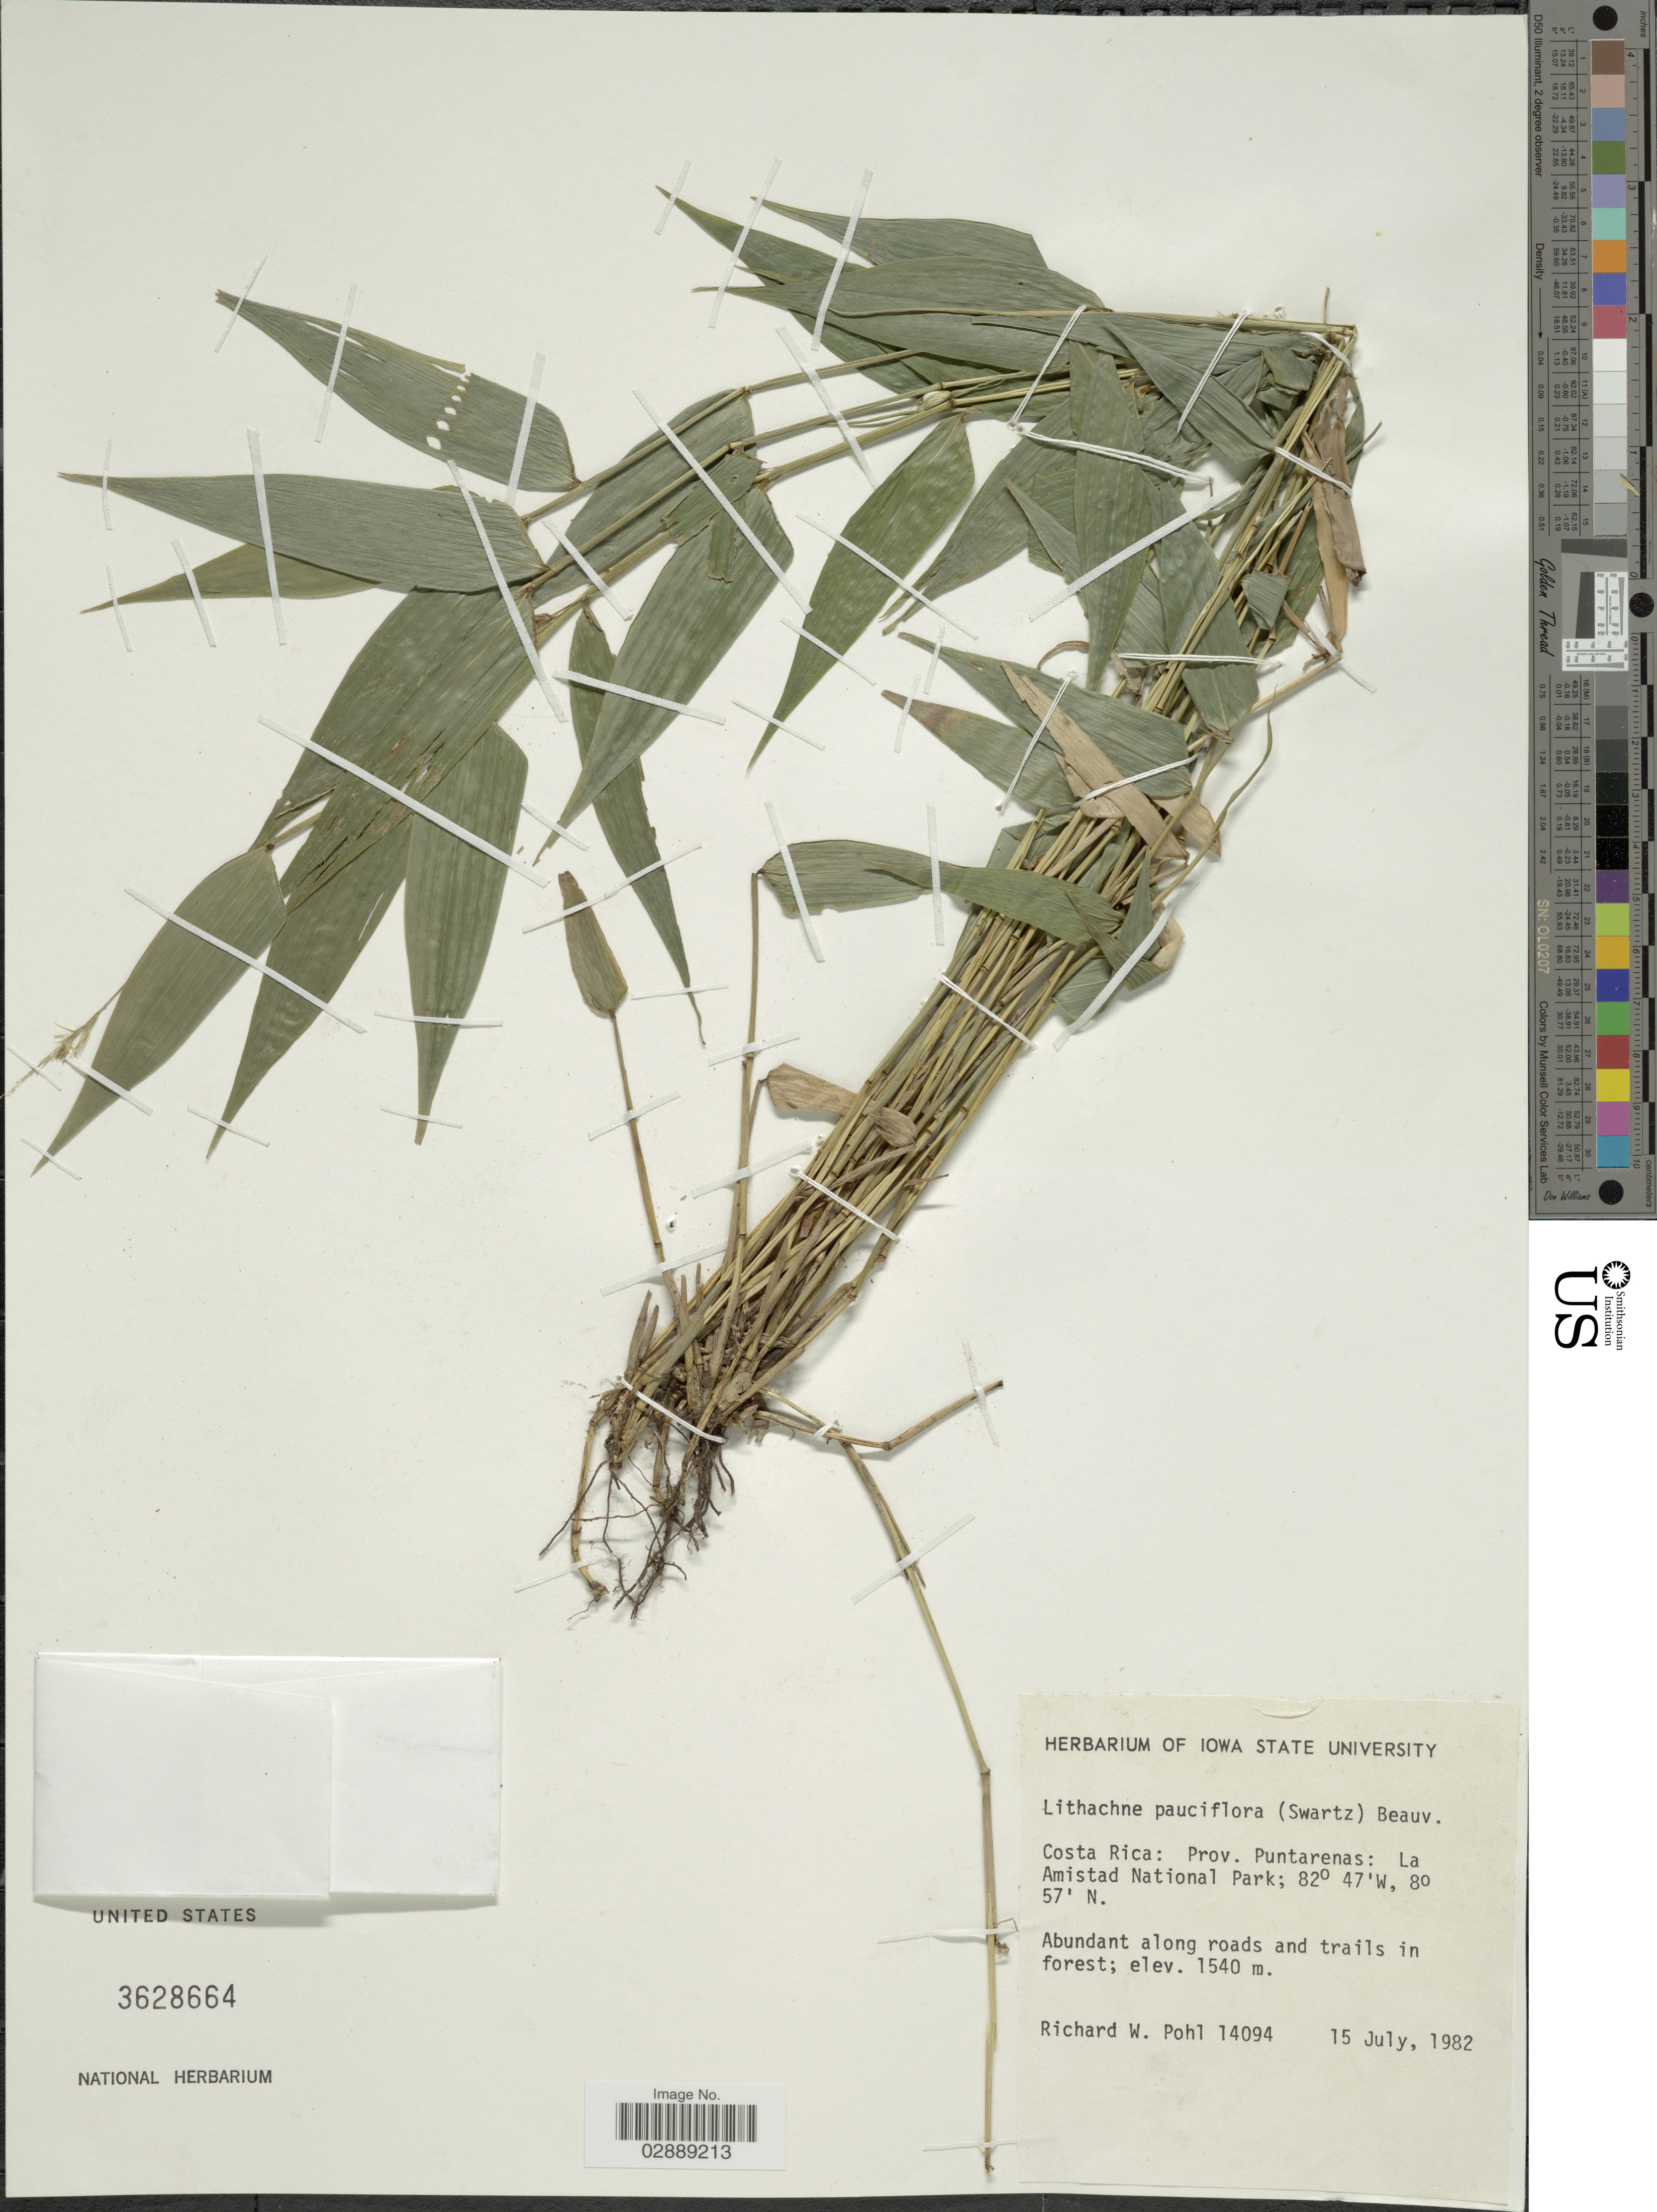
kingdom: Plantae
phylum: Tracheophyta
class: Liliopsida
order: Poales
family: Poaceae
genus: Lithachne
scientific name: Lithachne pauciflora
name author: (Sw.) P. Beauv.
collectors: R. W. Pohl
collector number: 14094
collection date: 1982-07-15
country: Costa Rica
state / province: Puntarenas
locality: La Amistad National Park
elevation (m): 1540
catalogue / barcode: US 3628664